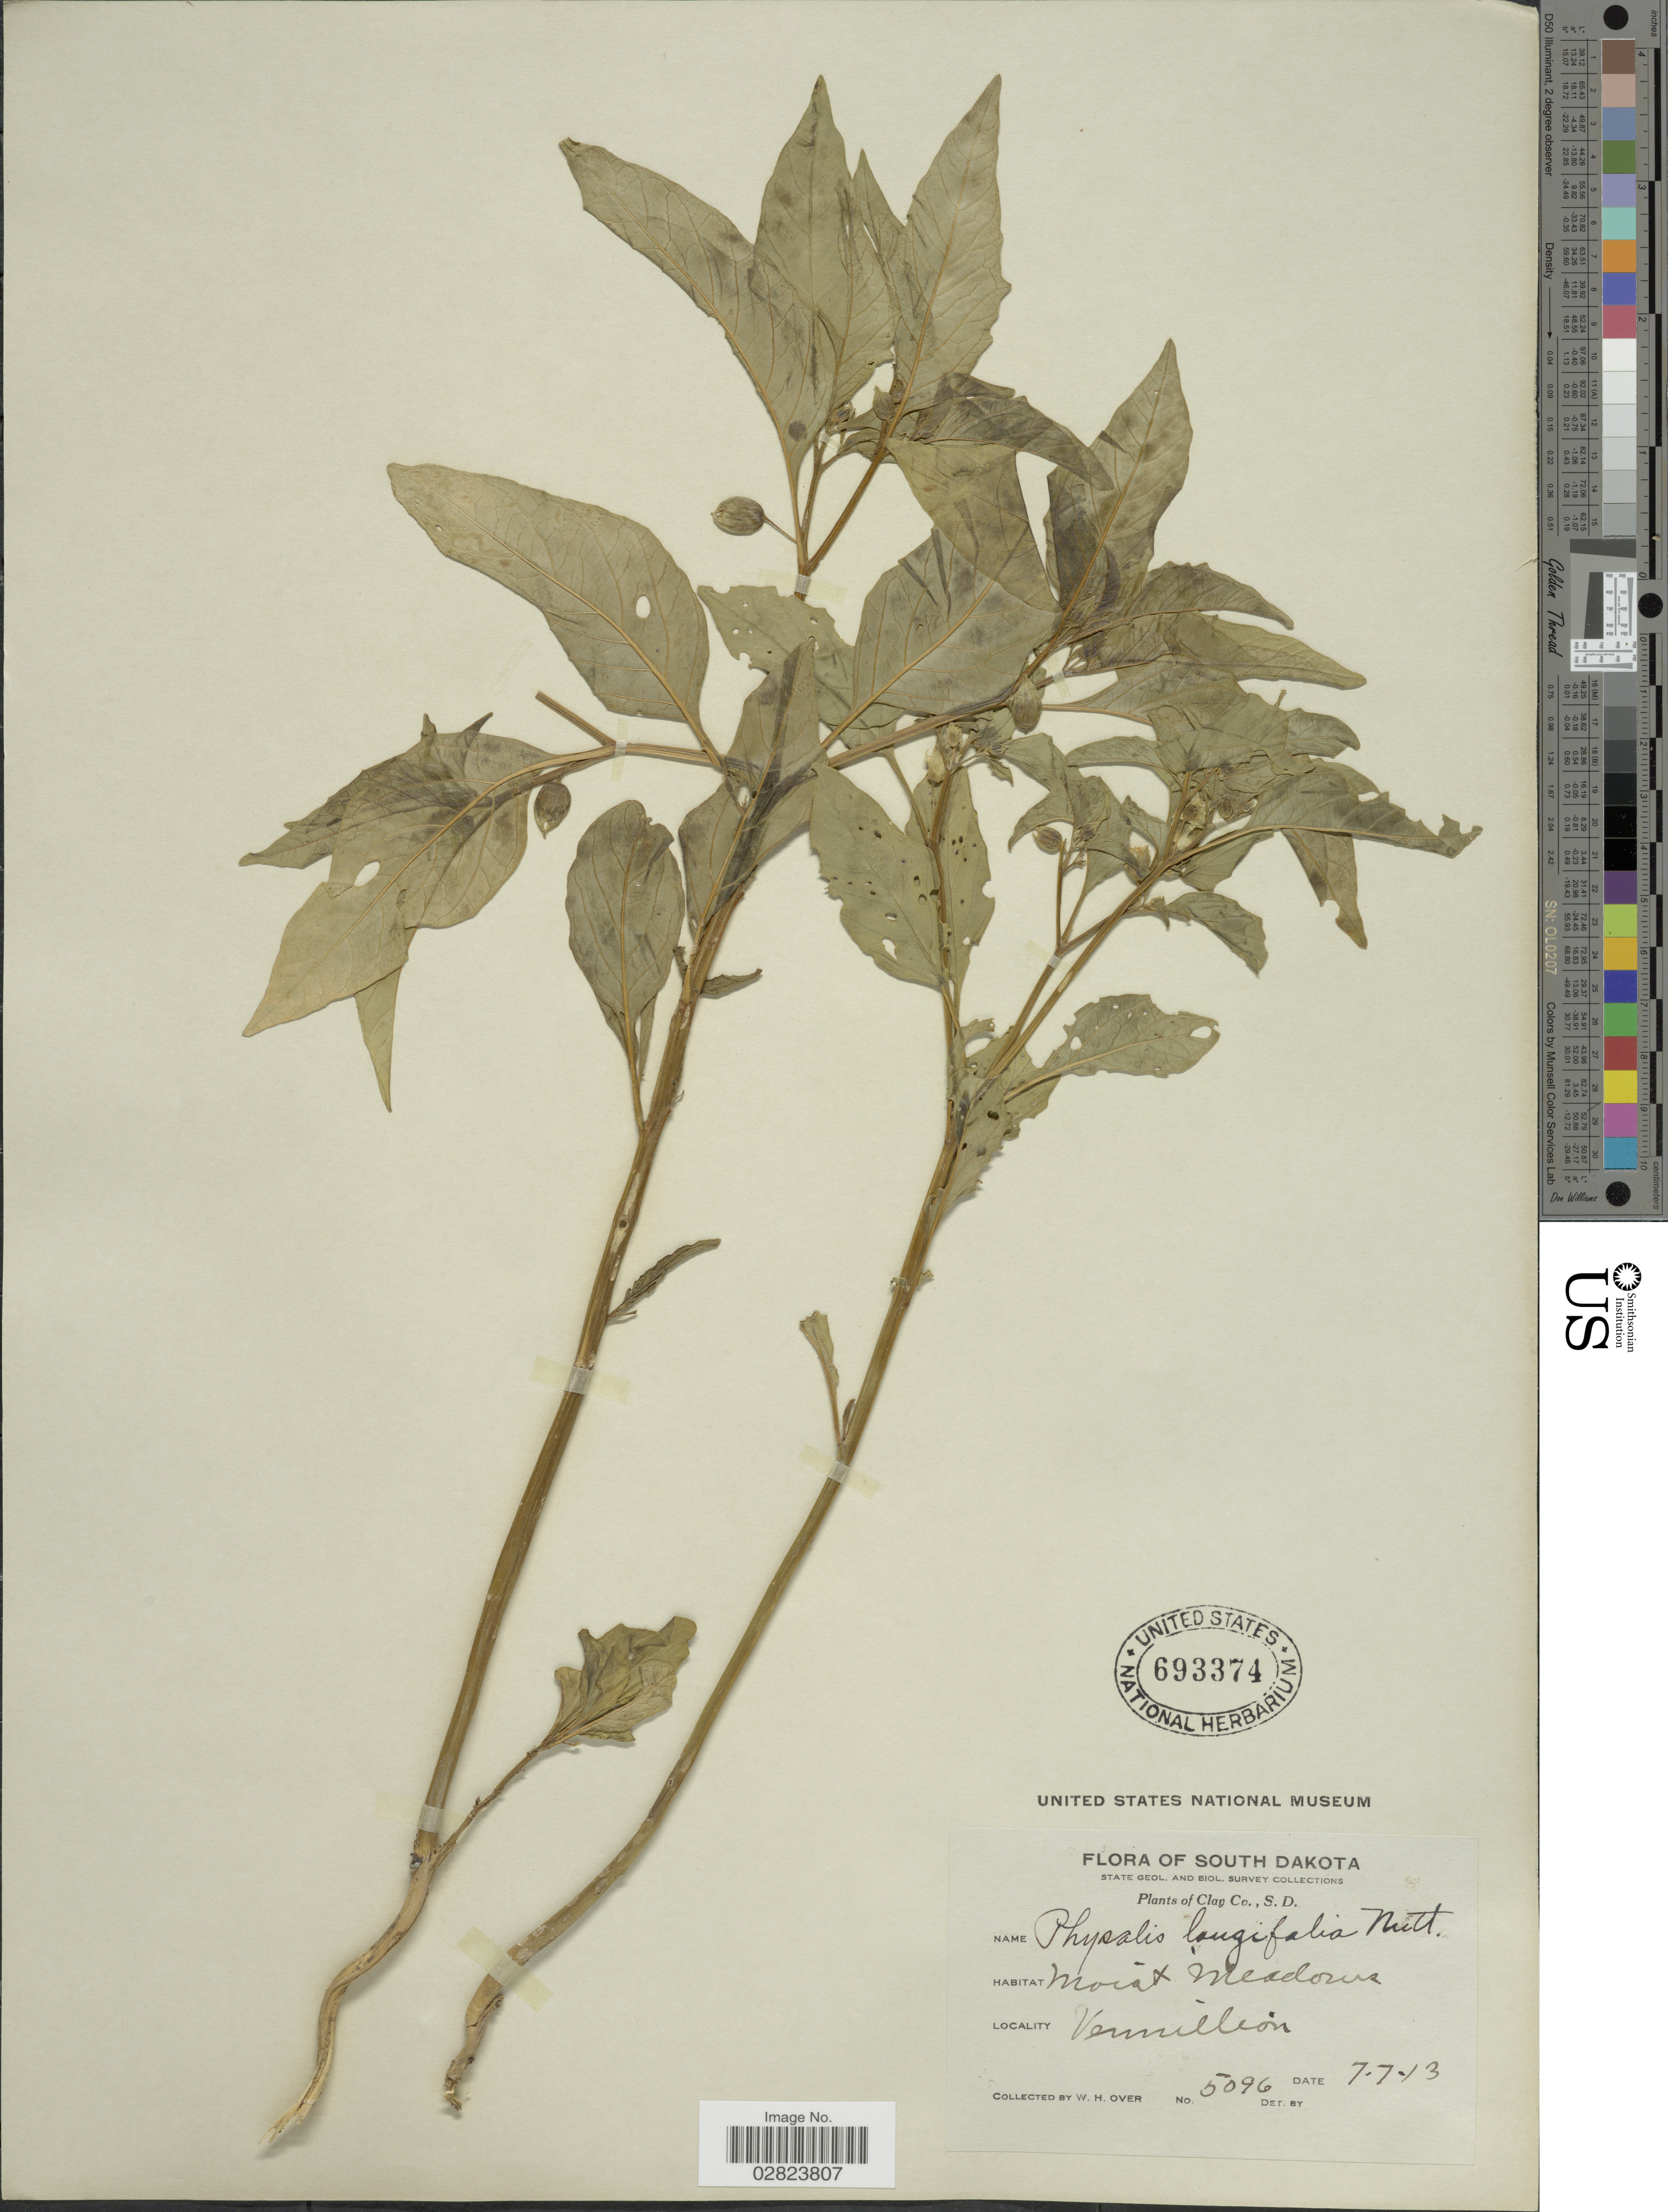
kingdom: Plantae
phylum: Tracheophyta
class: Magnoliopsida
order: Solanales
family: Solanaceae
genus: Physalis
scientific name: Physalis longifolia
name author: Nutt.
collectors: W. Over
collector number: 5096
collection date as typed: Transcribed d/m/y: 7/7/13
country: United States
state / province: South Dakota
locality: Clay Co. Vermillion.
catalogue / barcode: US 693374